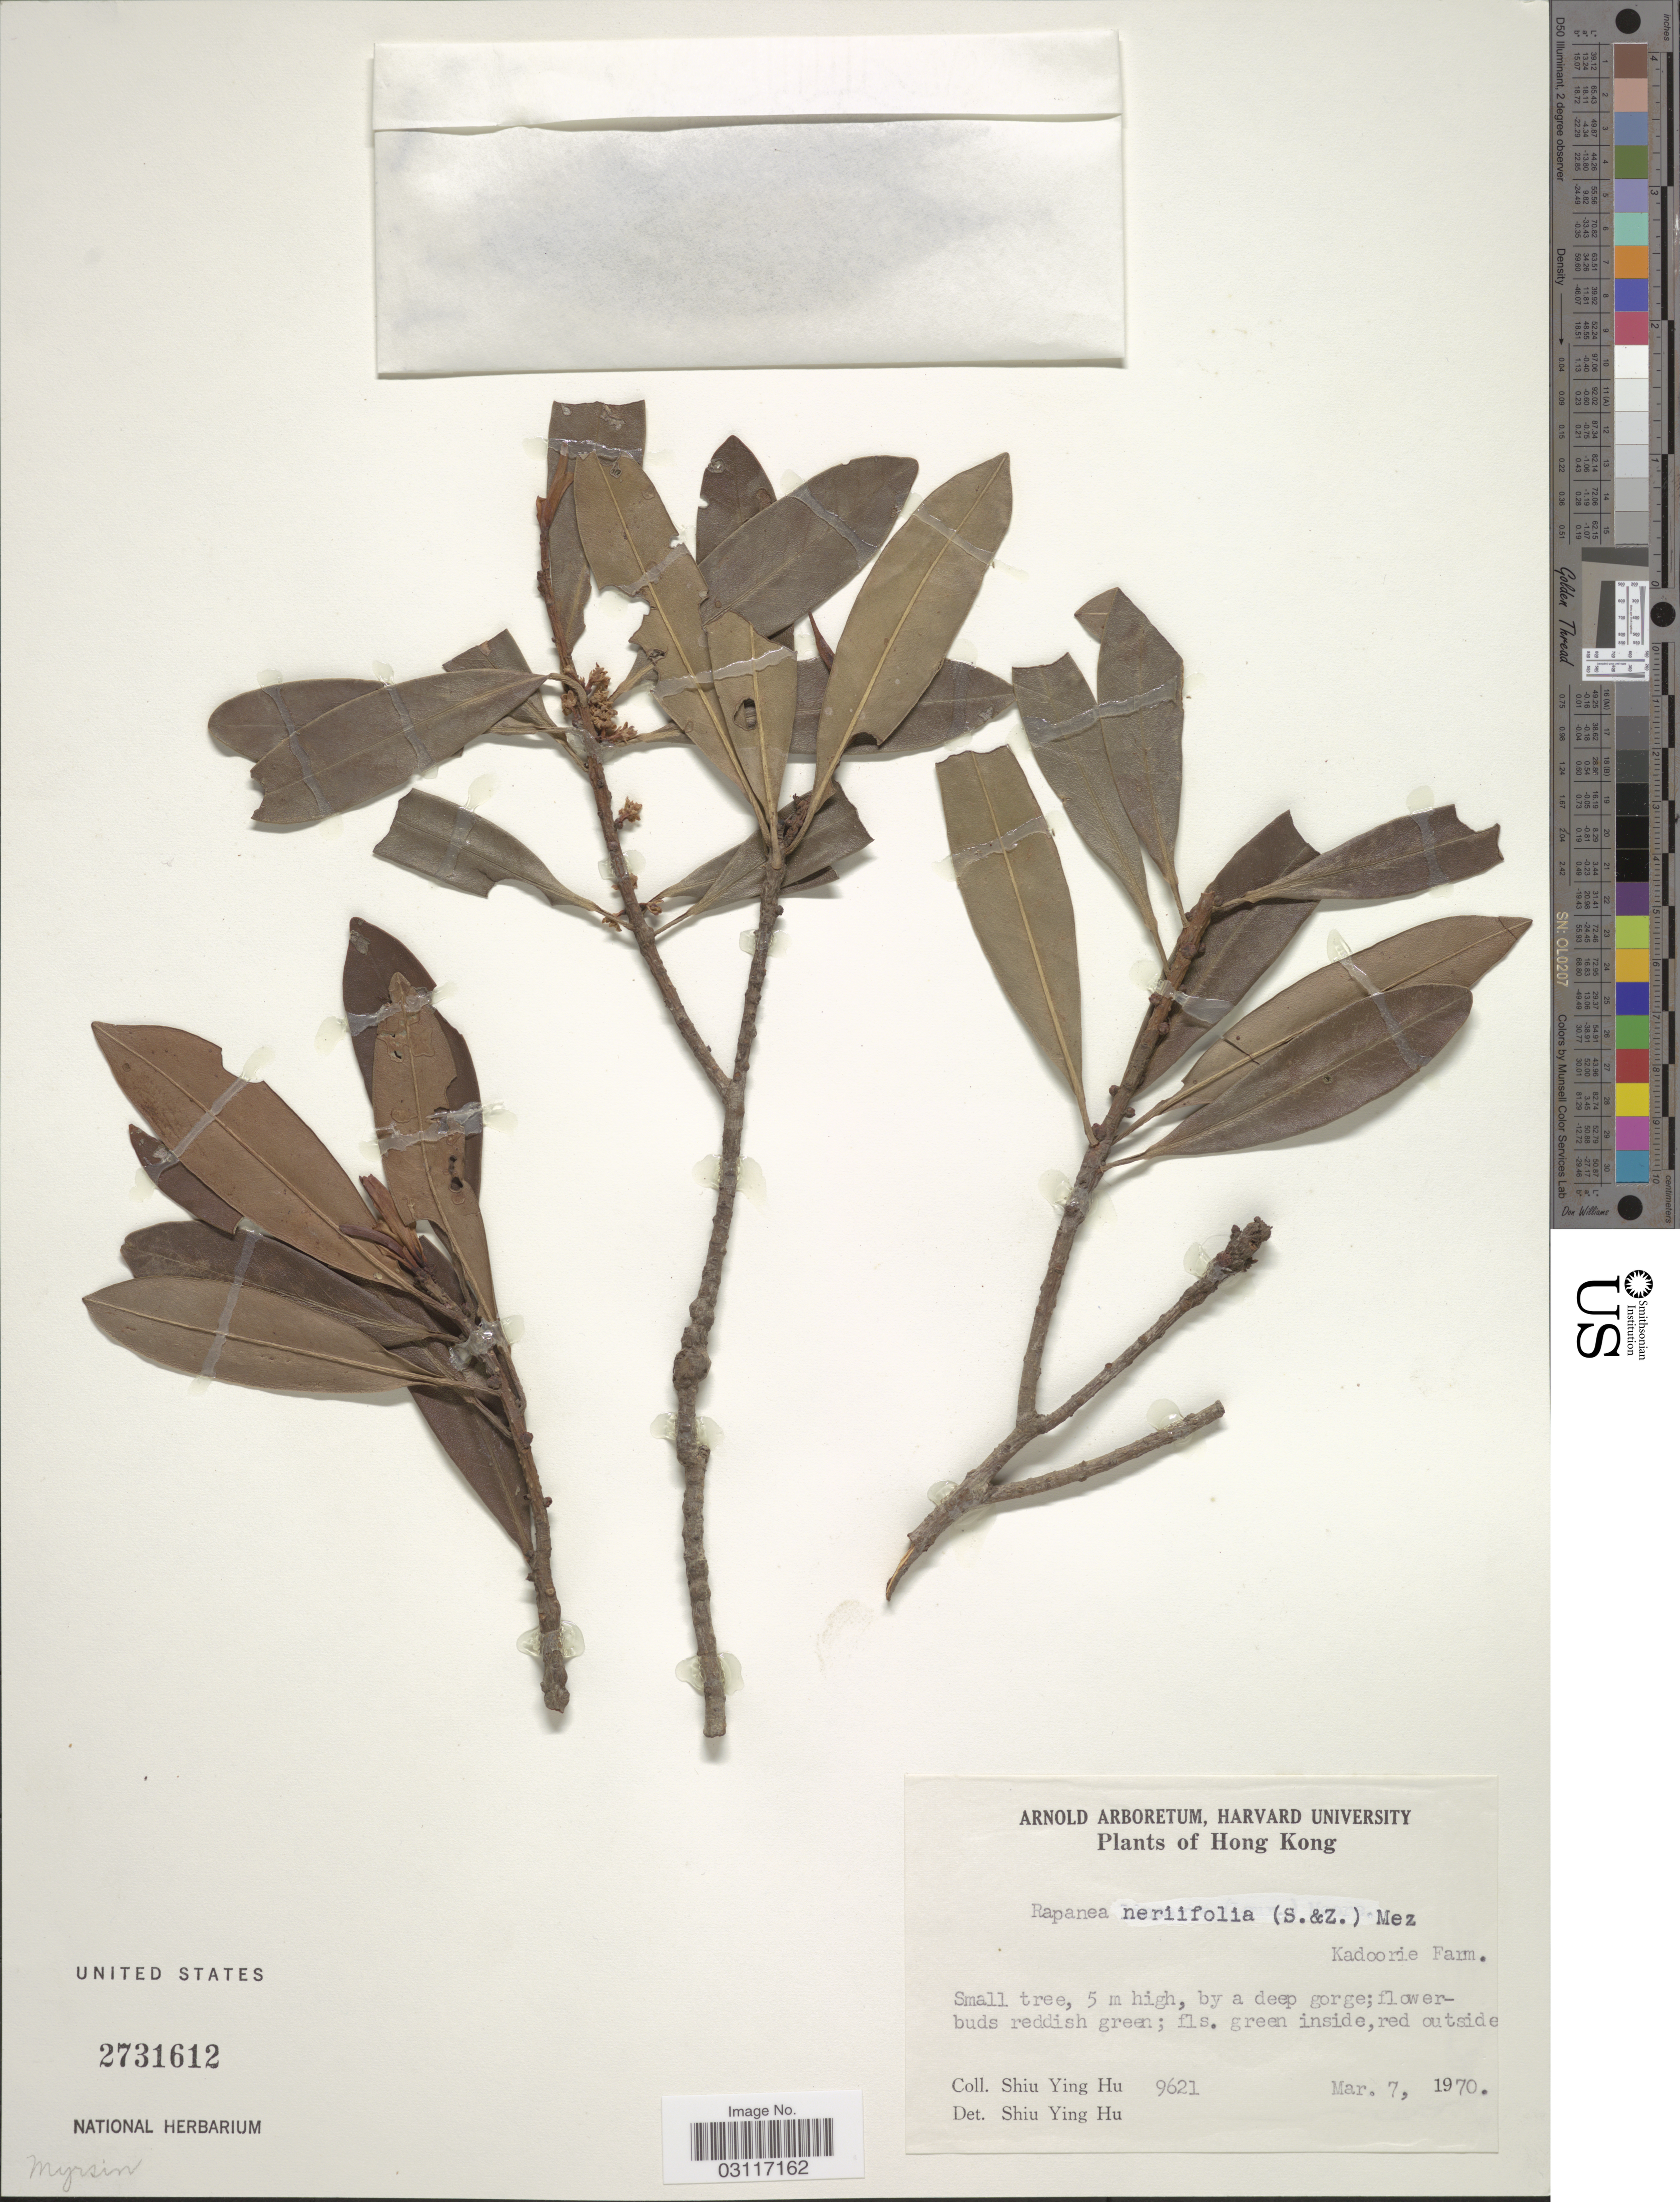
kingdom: Plantae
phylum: Tracheophyta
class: Magnoliopsida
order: Ericales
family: Primulaceae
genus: Myrsine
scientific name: Myrsine seguinii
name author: H. Lév.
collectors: S. Y. Hu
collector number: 9621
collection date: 1970-03-07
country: China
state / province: Hong Kong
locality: Kadoorie Farm.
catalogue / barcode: US 2731612